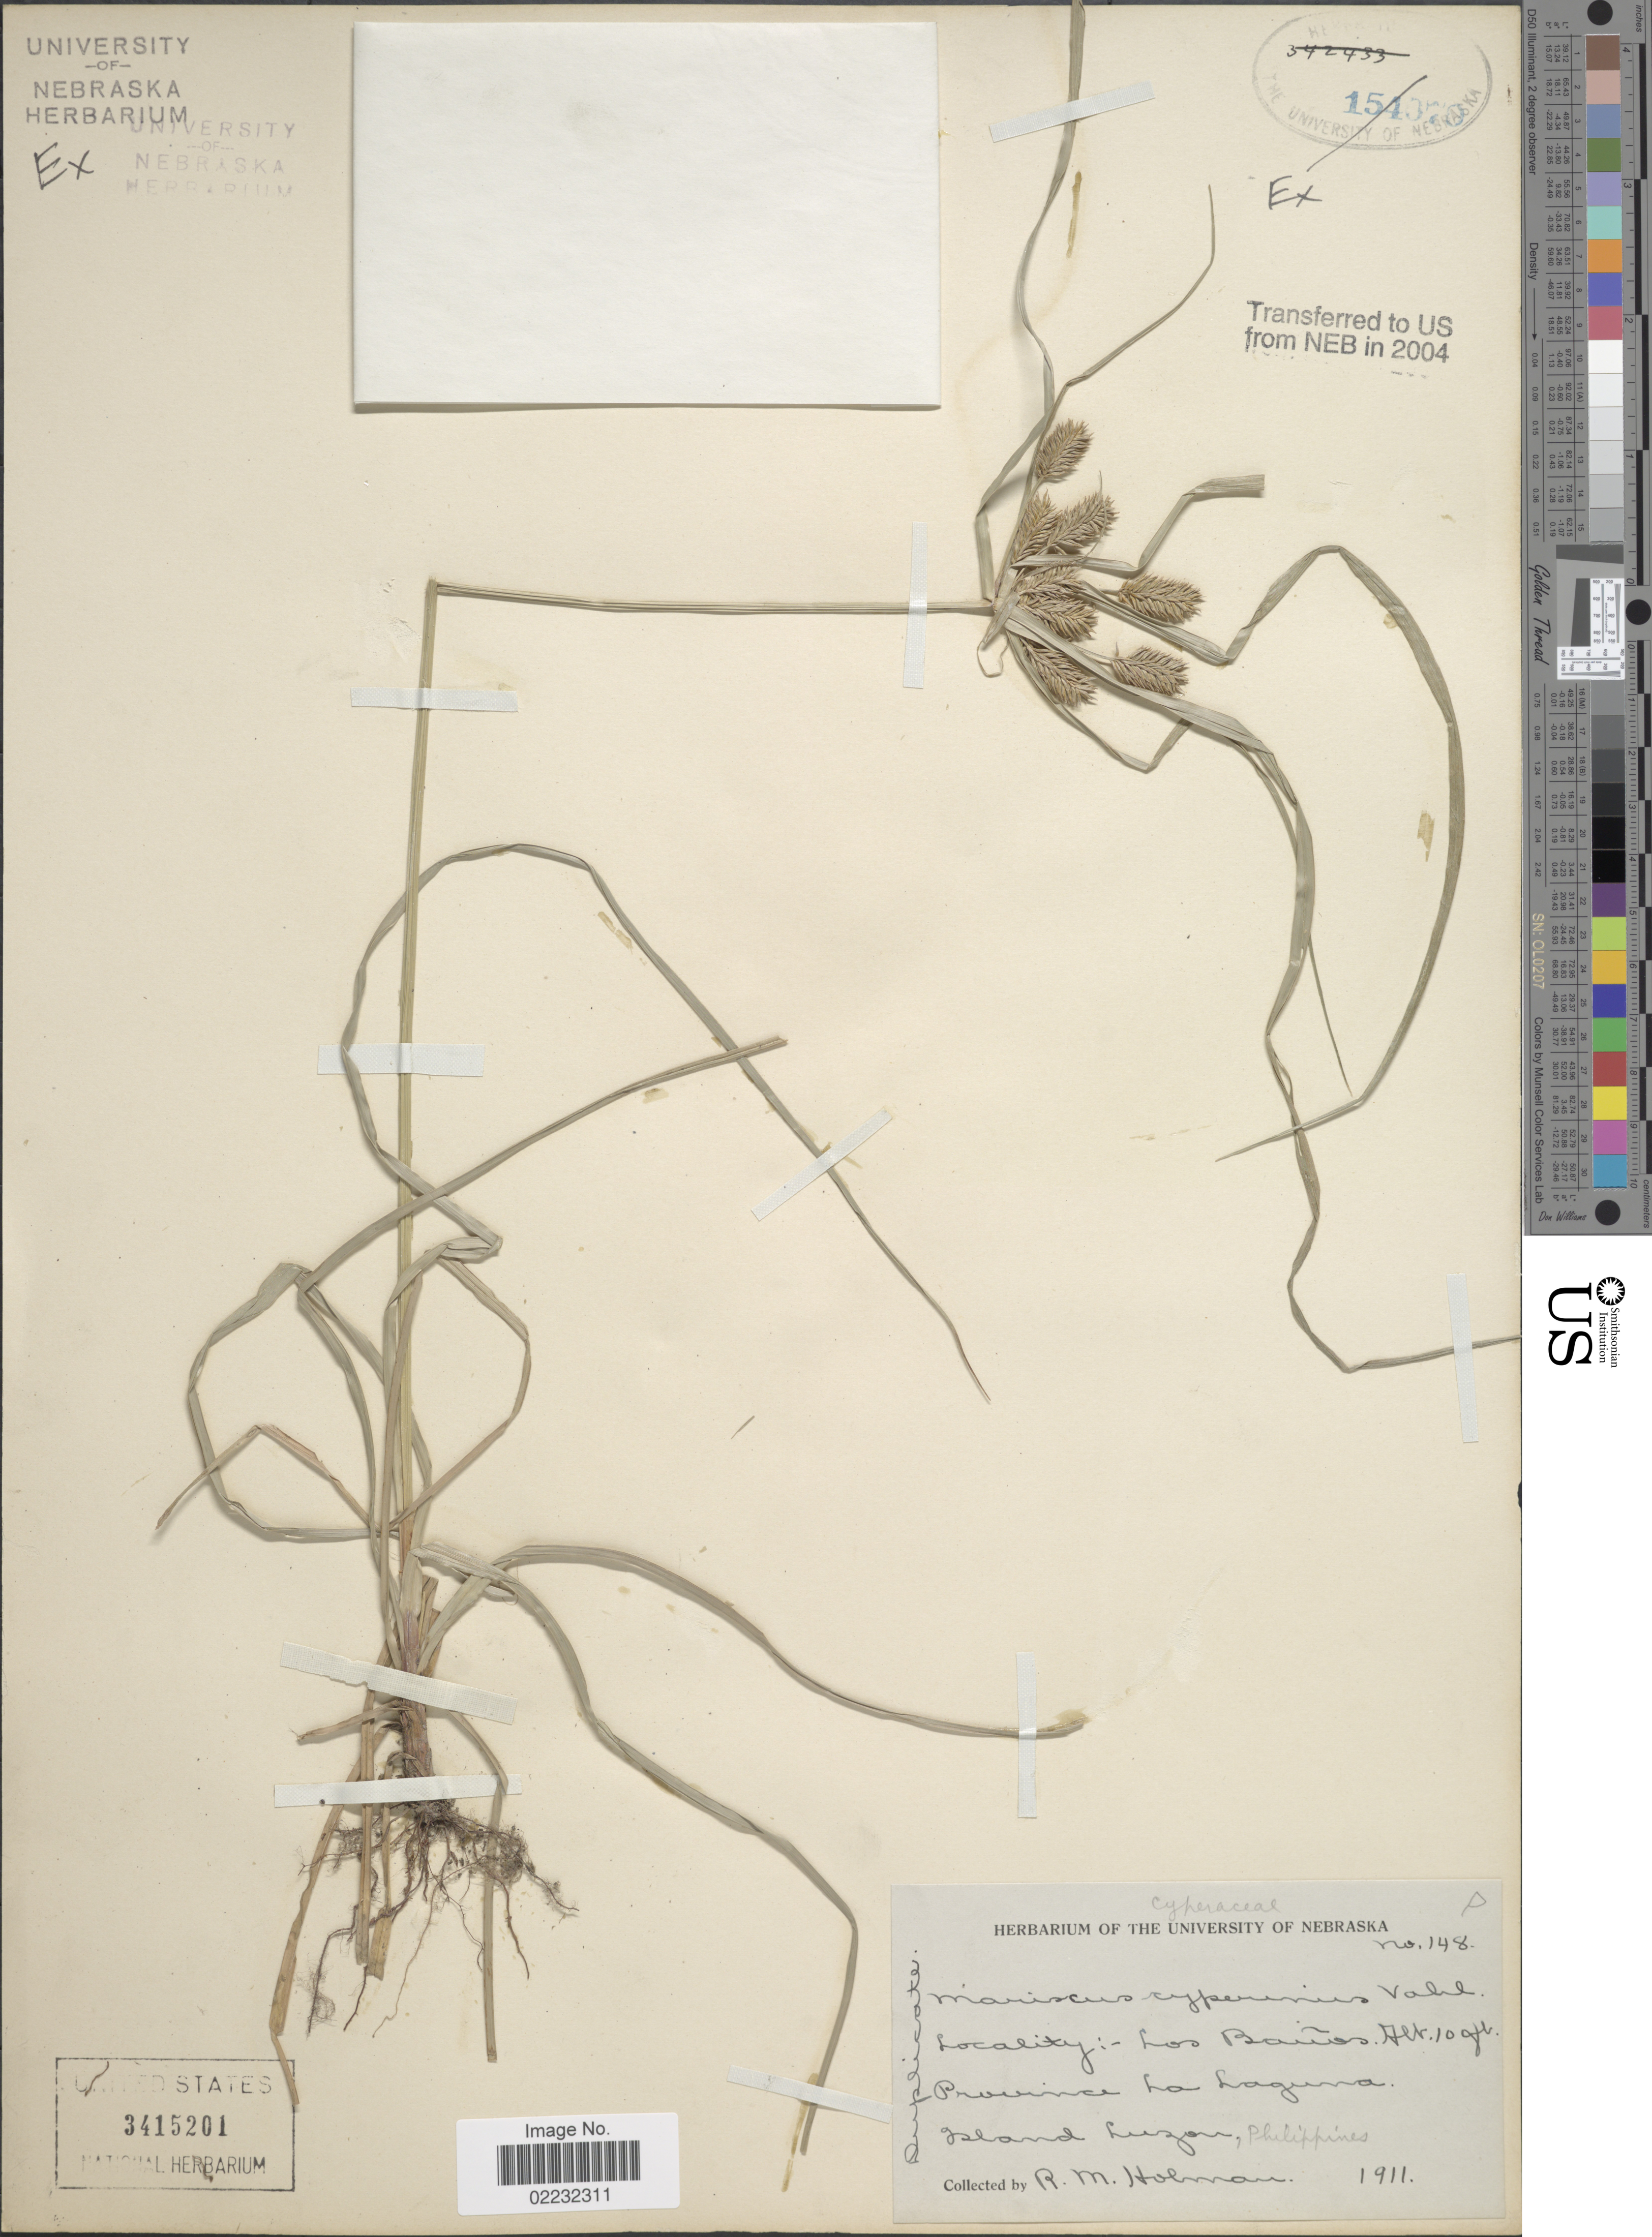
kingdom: Plantae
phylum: Tracheophyta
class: Liliopsida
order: Poales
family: Cyperaceae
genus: Cyperus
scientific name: Cyperus cyperinus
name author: (Retz.) Valck. Sur.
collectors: R. Holman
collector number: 148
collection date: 1911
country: Philippines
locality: Los Banos, Province La Laguna, Island Luzon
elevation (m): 30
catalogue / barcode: US 3415201